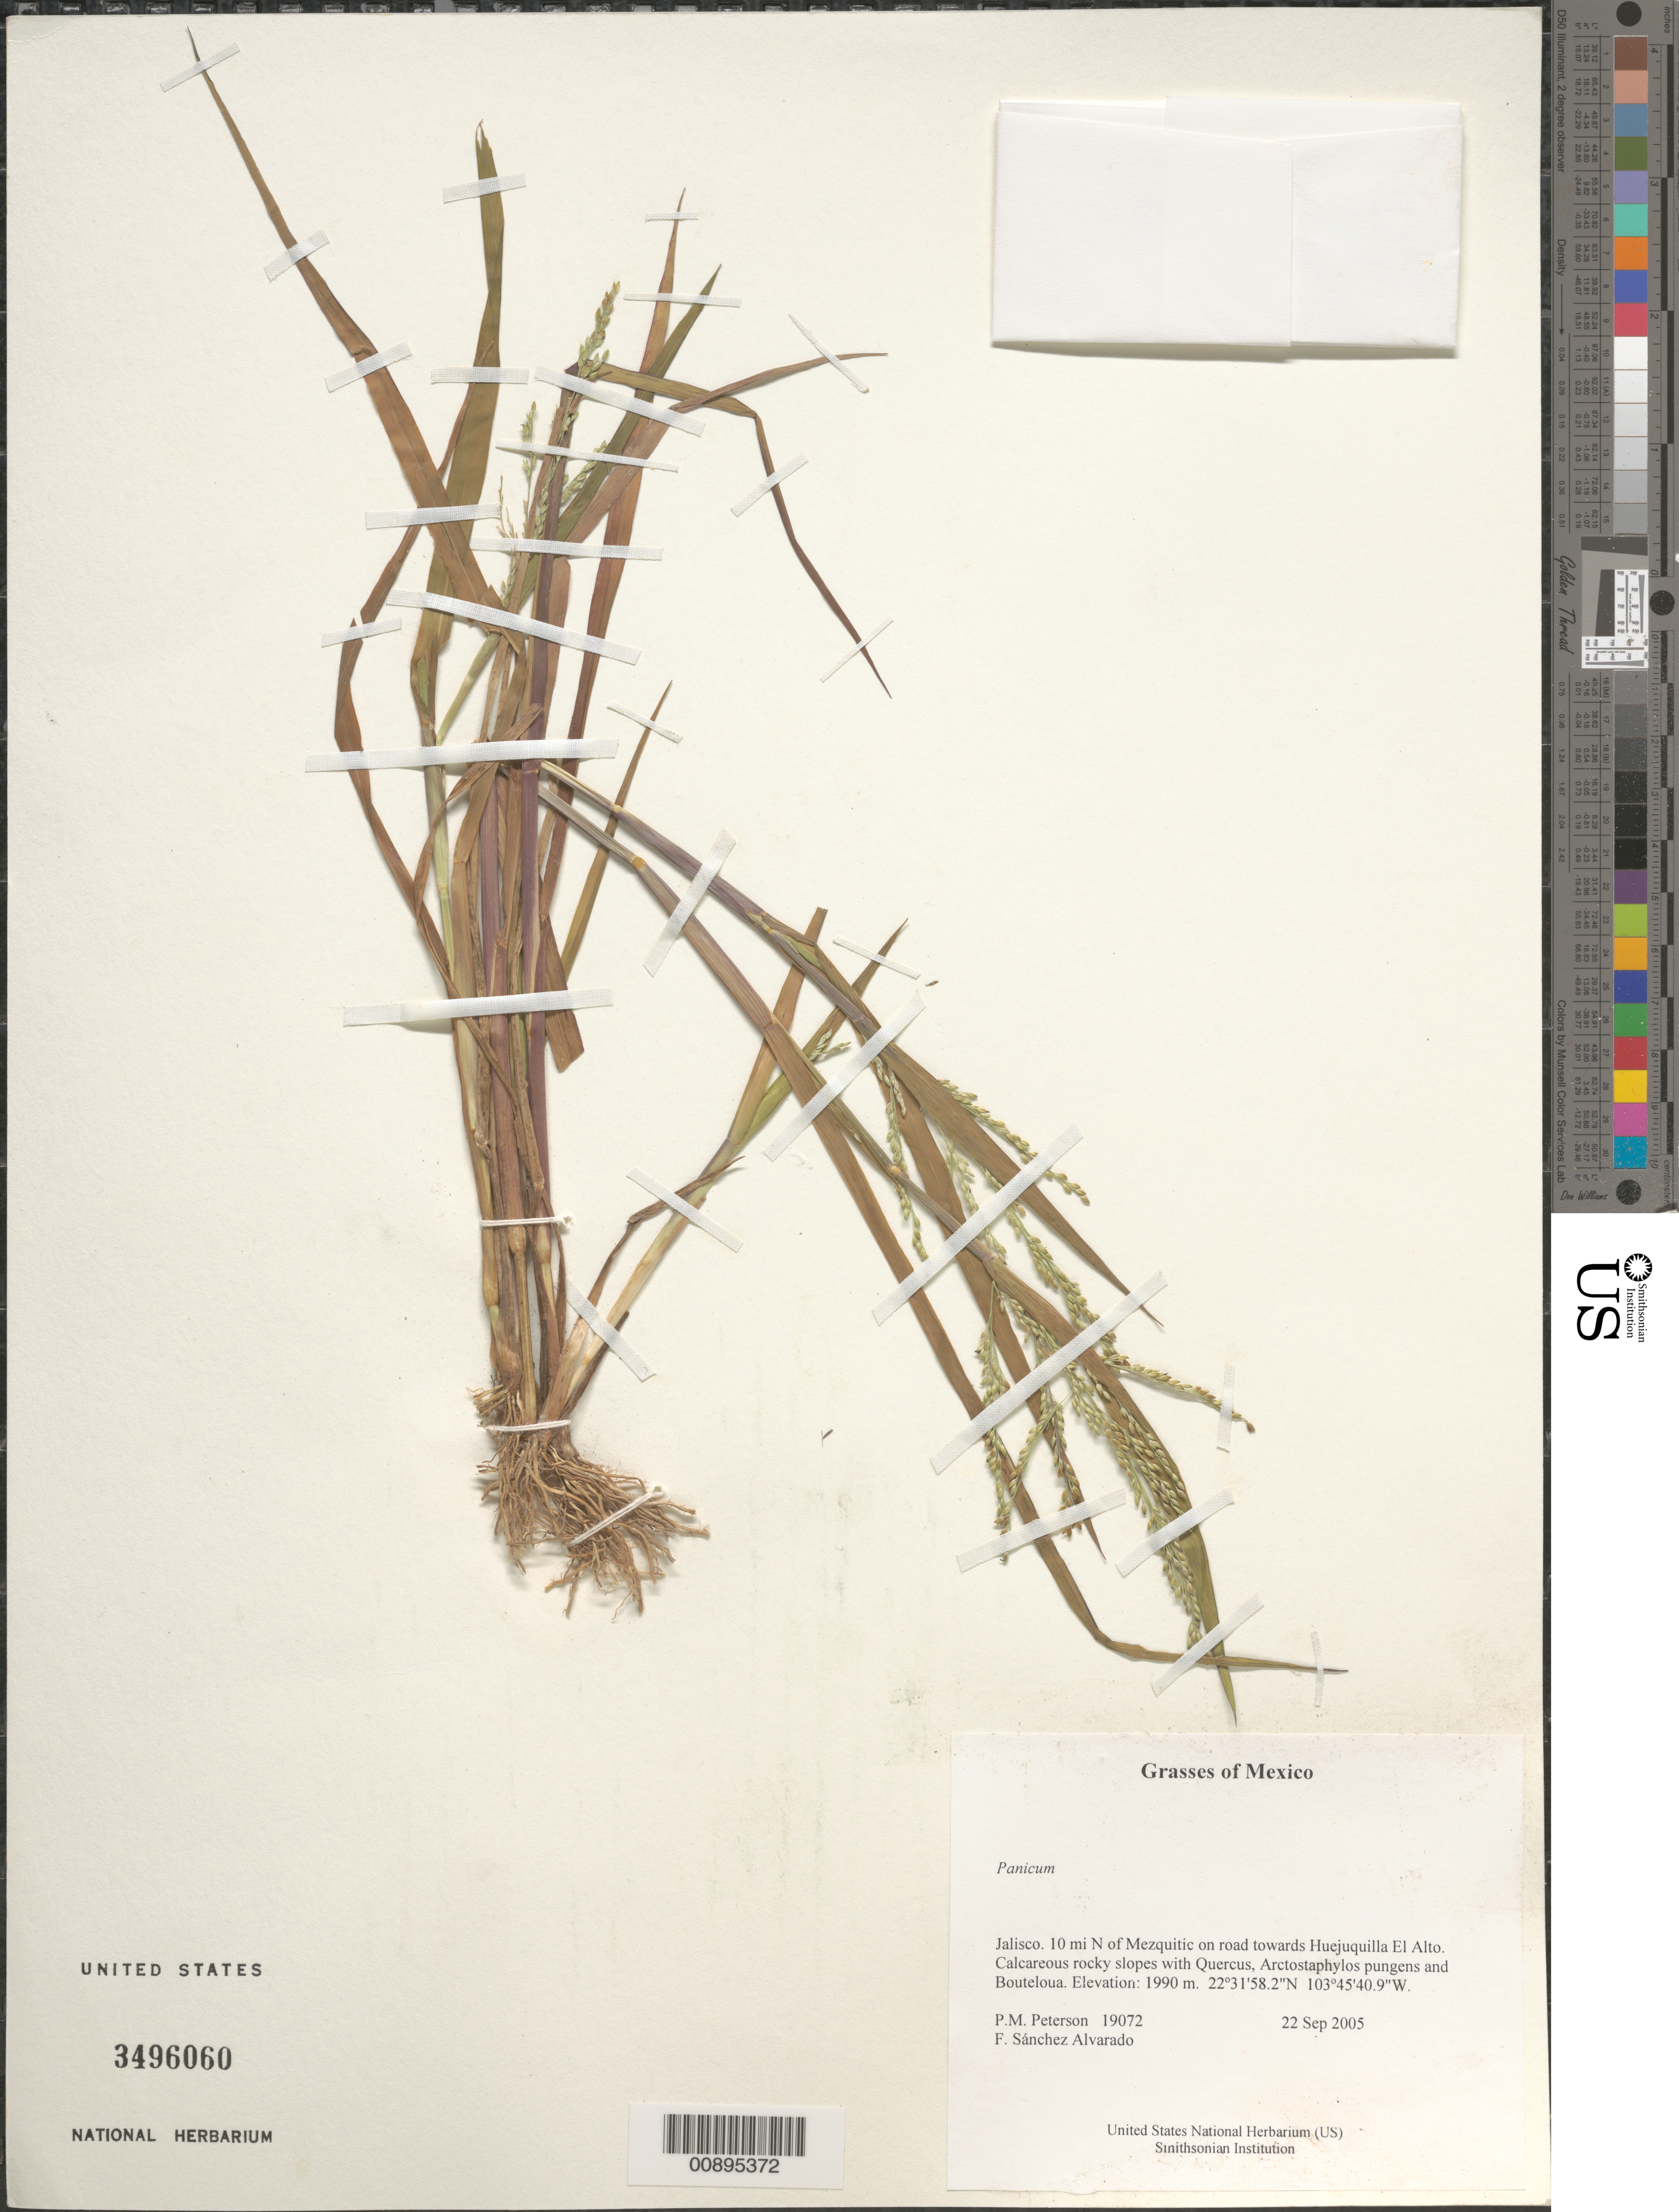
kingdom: Plantae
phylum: Tracheophyta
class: Liliopsida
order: Poales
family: Poaceae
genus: Panicum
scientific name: Panicum sp.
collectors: P. M. Peterson & F. Sánchez Alvarado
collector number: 19072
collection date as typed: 22 Sep 2005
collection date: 2005-09-22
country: Mexico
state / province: Jalisco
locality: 10 mi N of Mezquitic on road towards Huejuquilla El Alto. Calcareous rocky slopes with Quercus, Arctostaphylos pungens and Bouteloua.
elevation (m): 1990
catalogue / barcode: US 3496060